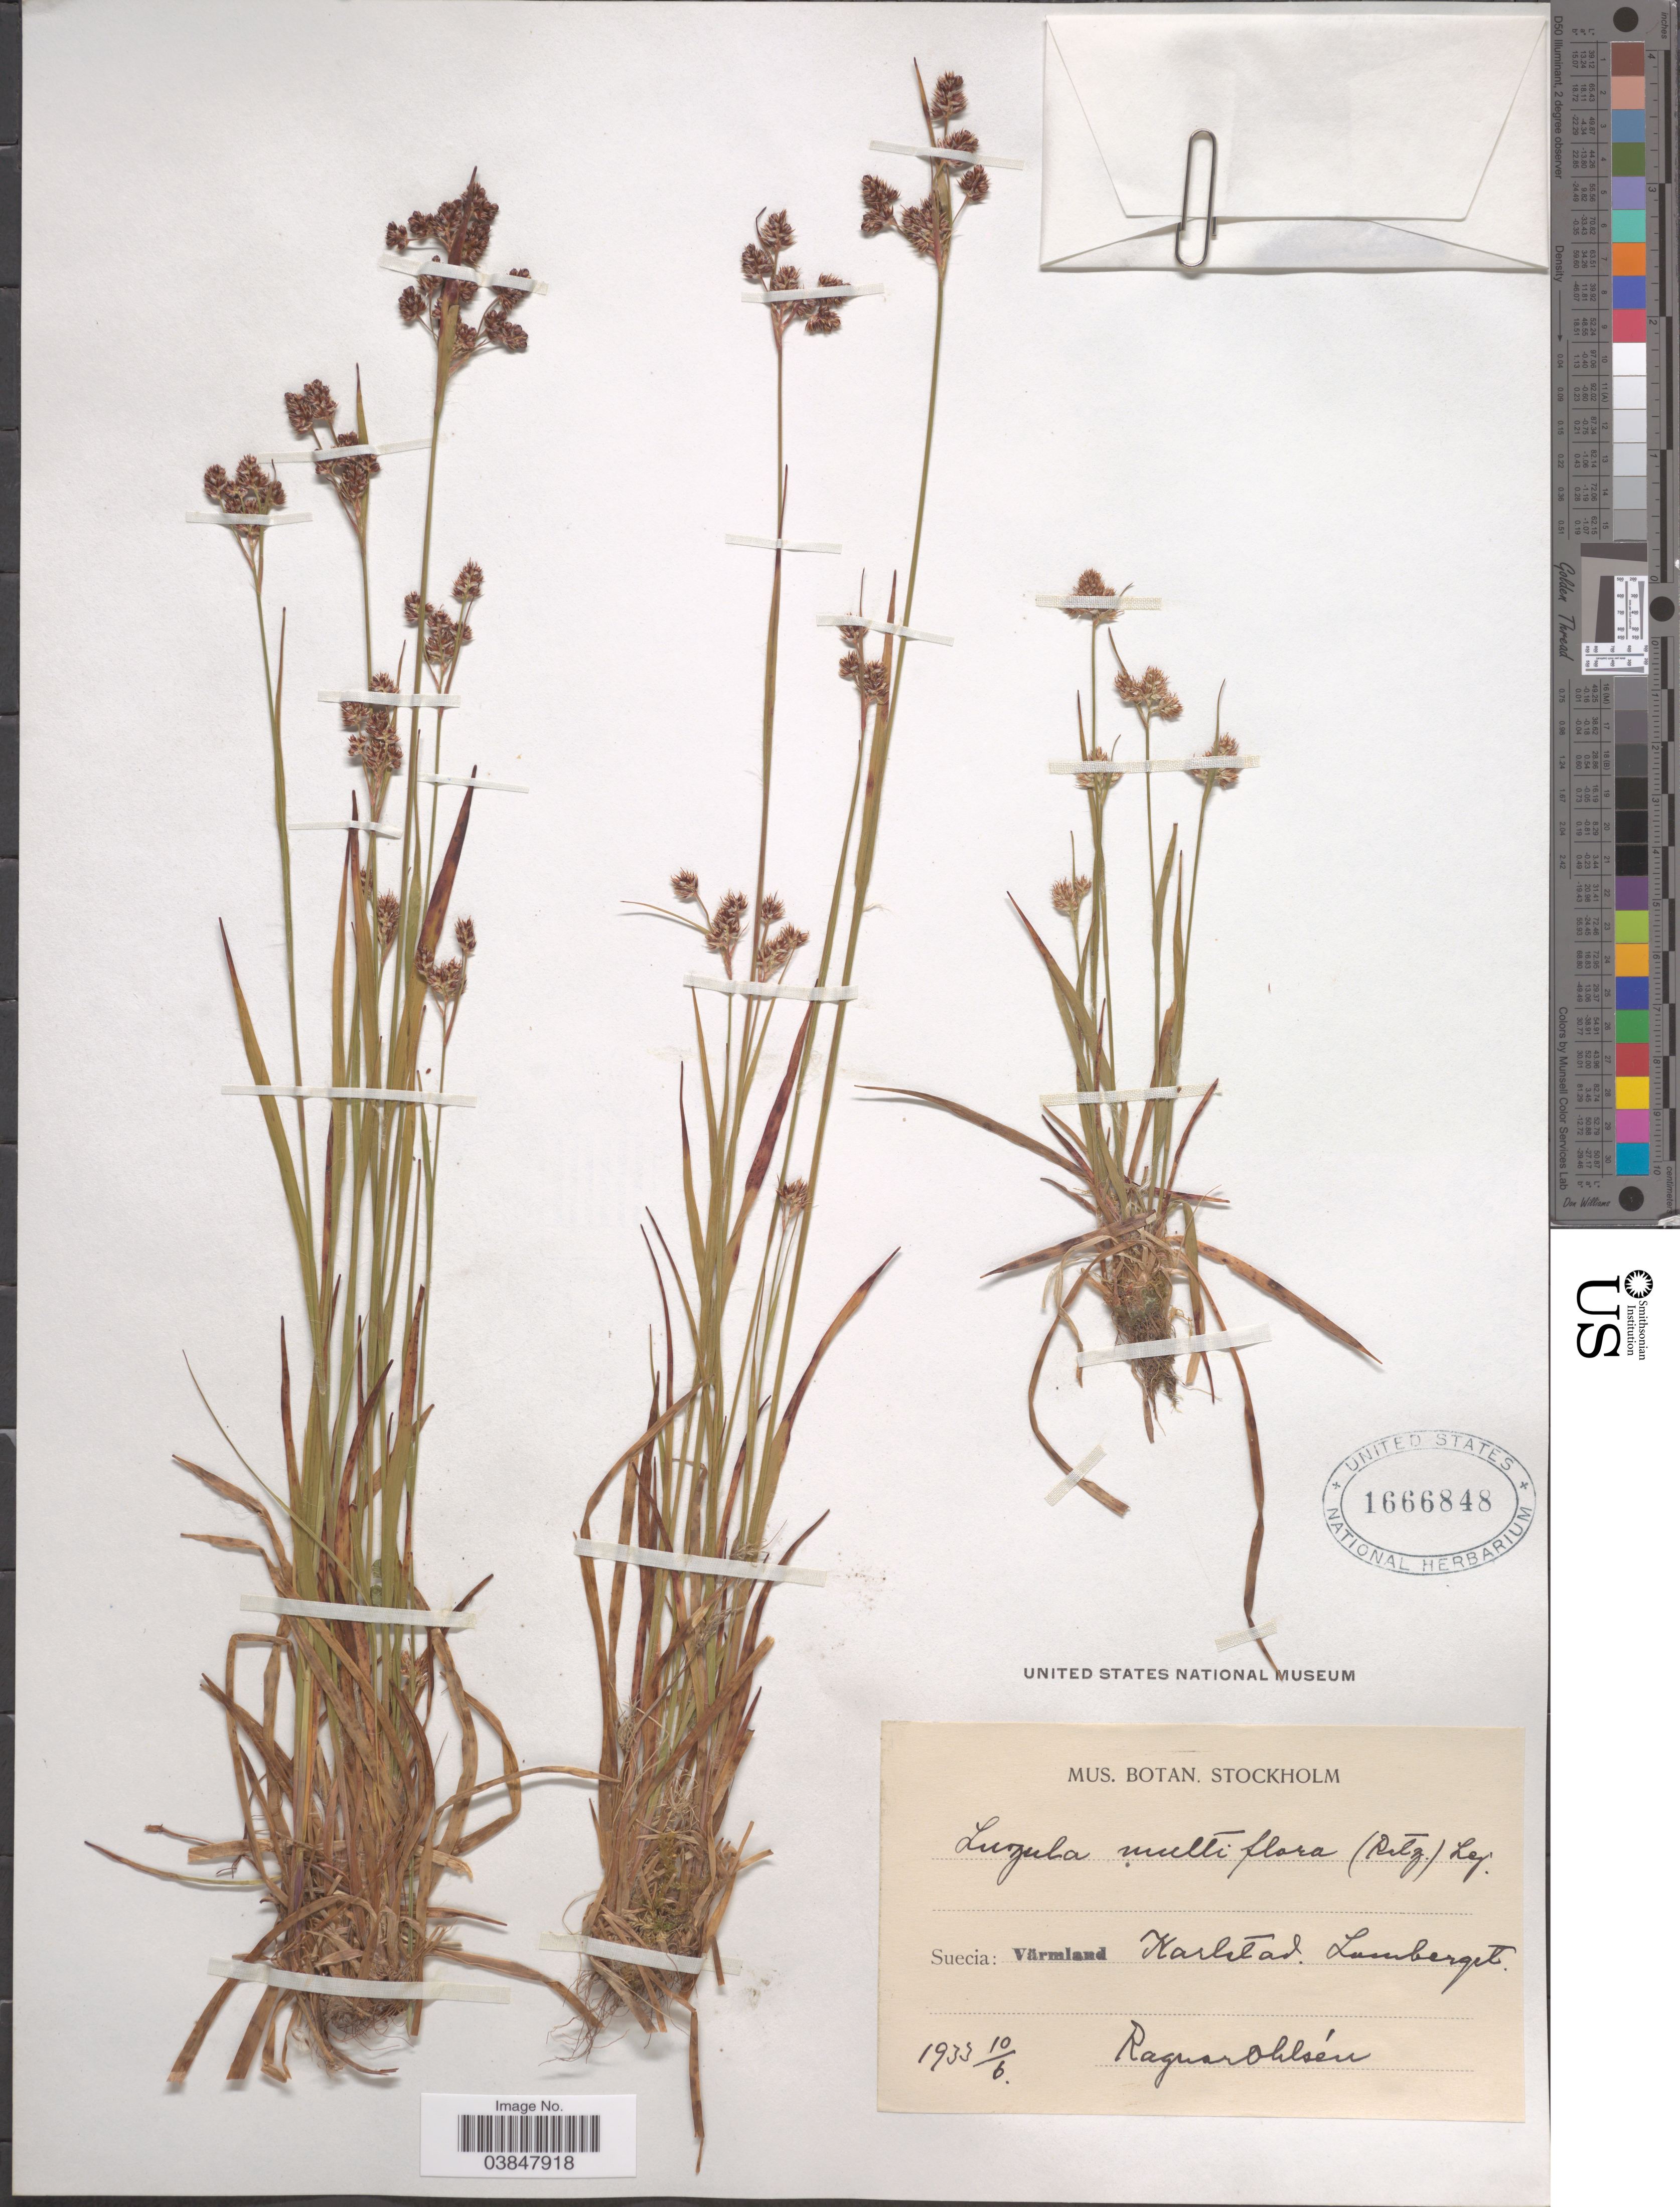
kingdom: Plantae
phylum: Tracheophyta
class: Liliopsida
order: Poales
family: Juncaceae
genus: Luzula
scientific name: Luzula multiflora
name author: (Ehrh.) Lej.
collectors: R. Ohlsen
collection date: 1933-06-10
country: Sweden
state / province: Varmland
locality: Karlstad. Lamberget.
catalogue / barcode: US 1666848